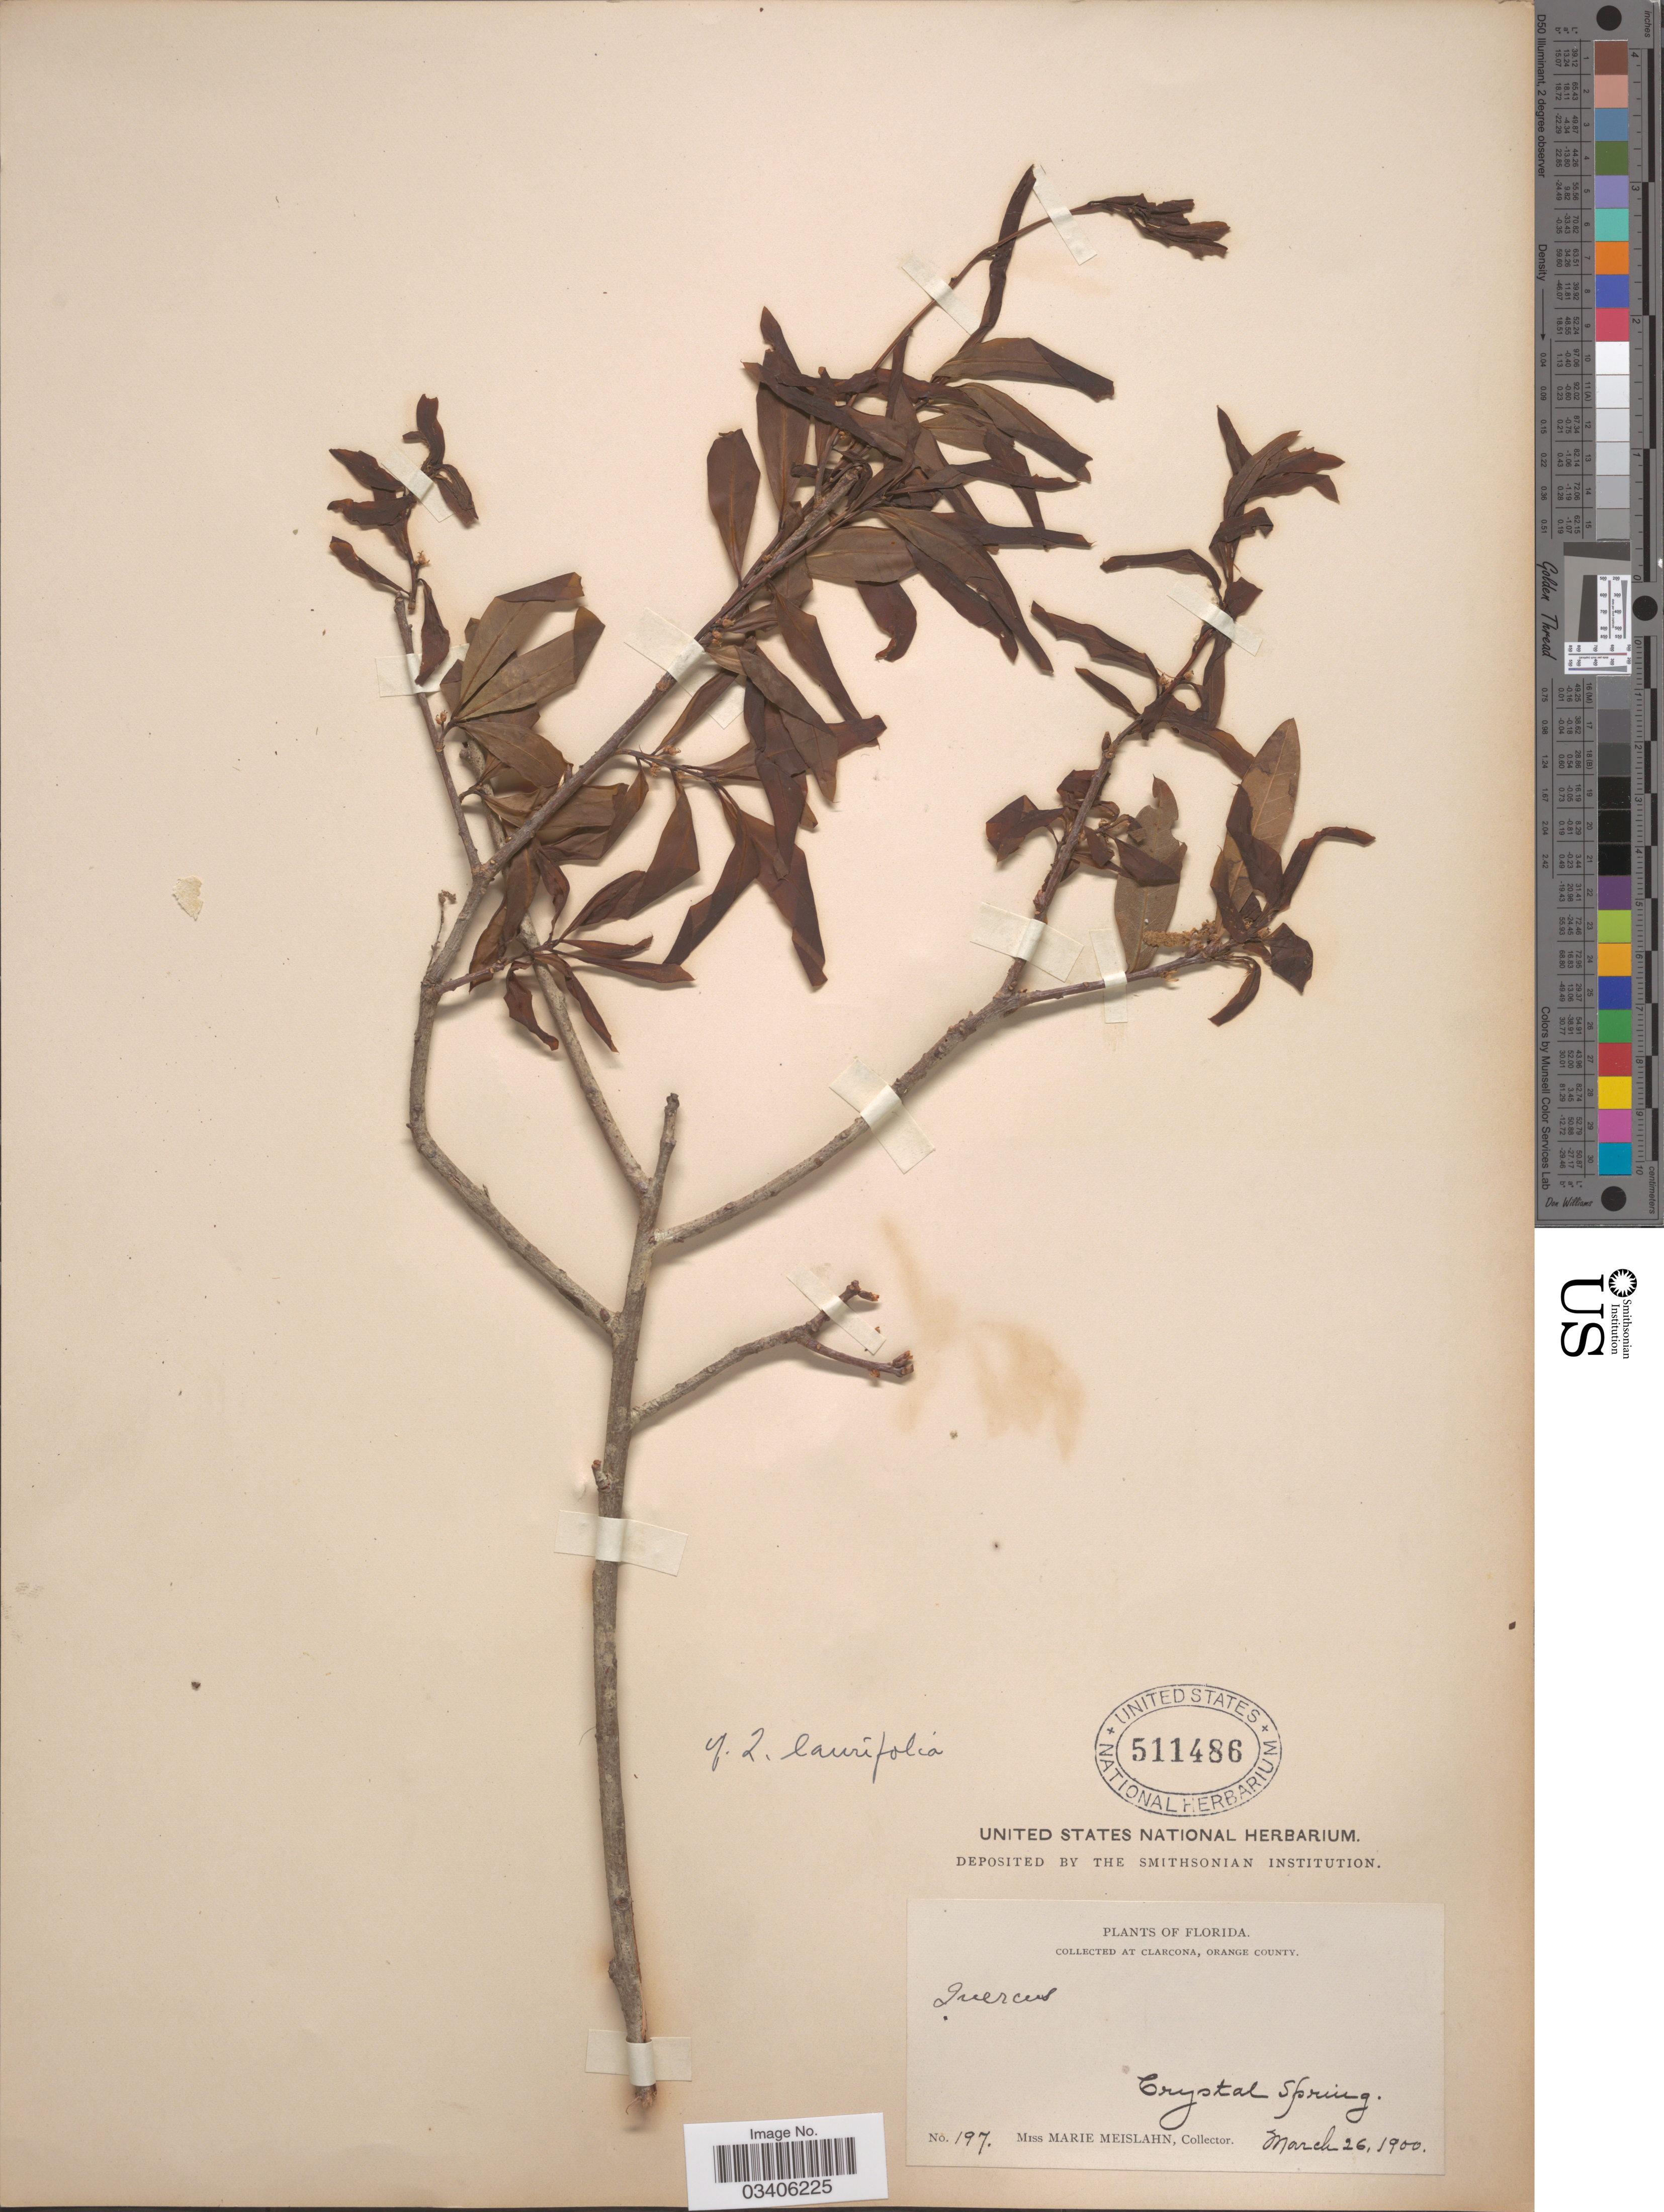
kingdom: Plantae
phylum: Tracheophyta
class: Magnoliopsida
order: Fagales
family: Fagaceae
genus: Quercus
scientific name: Quercus laurifolia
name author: Michx.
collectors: M. Meislahn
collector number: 197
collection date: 1900-03-26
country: United States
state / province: Florida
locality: Clarcona, Orange County. Crystal Spring.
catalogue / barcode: US 511486